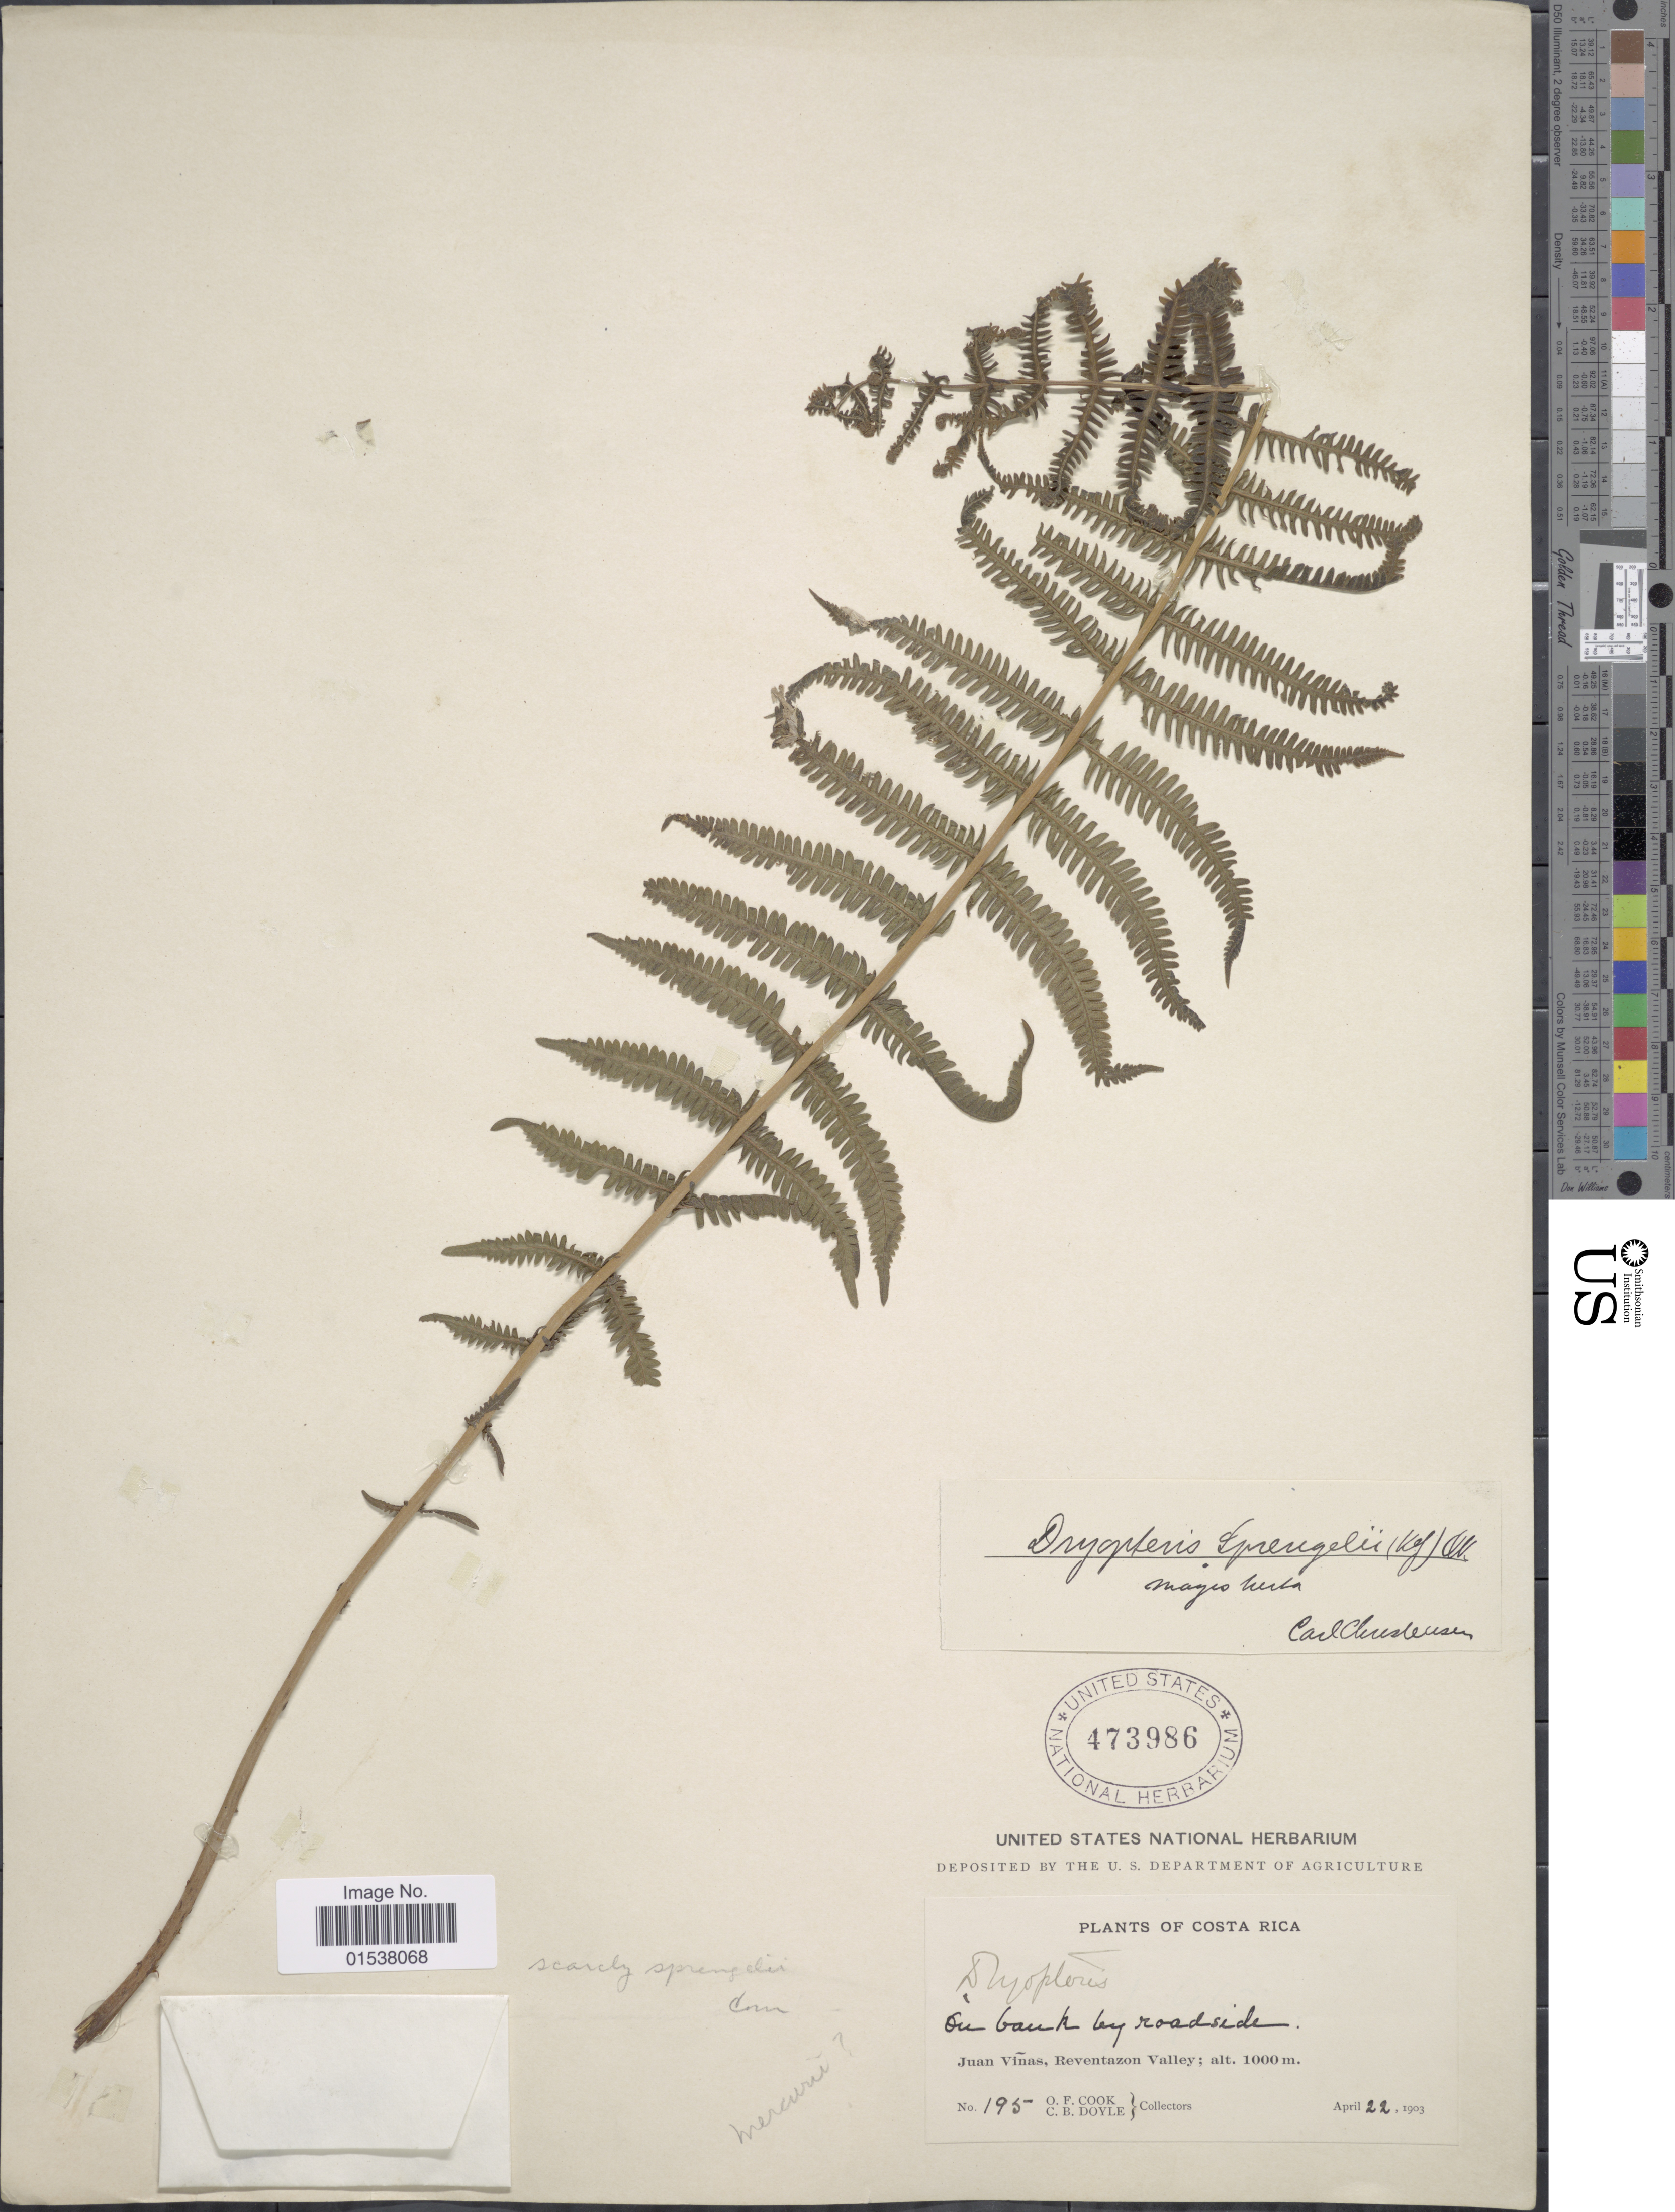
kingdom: Plantae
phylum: Tracheophyta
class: Polypodiopsida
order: Polypodiales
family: Thelypteridaceae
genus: Amauropelta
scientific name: Amauropelta balbisii (Spreng.) comb. nov., ined. 2015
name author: (Spreng.)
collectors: O. F. Cook & C. Doyle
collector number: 195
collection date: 1903-04-22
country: Costa Rica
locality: Juan Vinas, Reventazon Valley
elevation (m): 1000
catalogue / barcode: US 473986